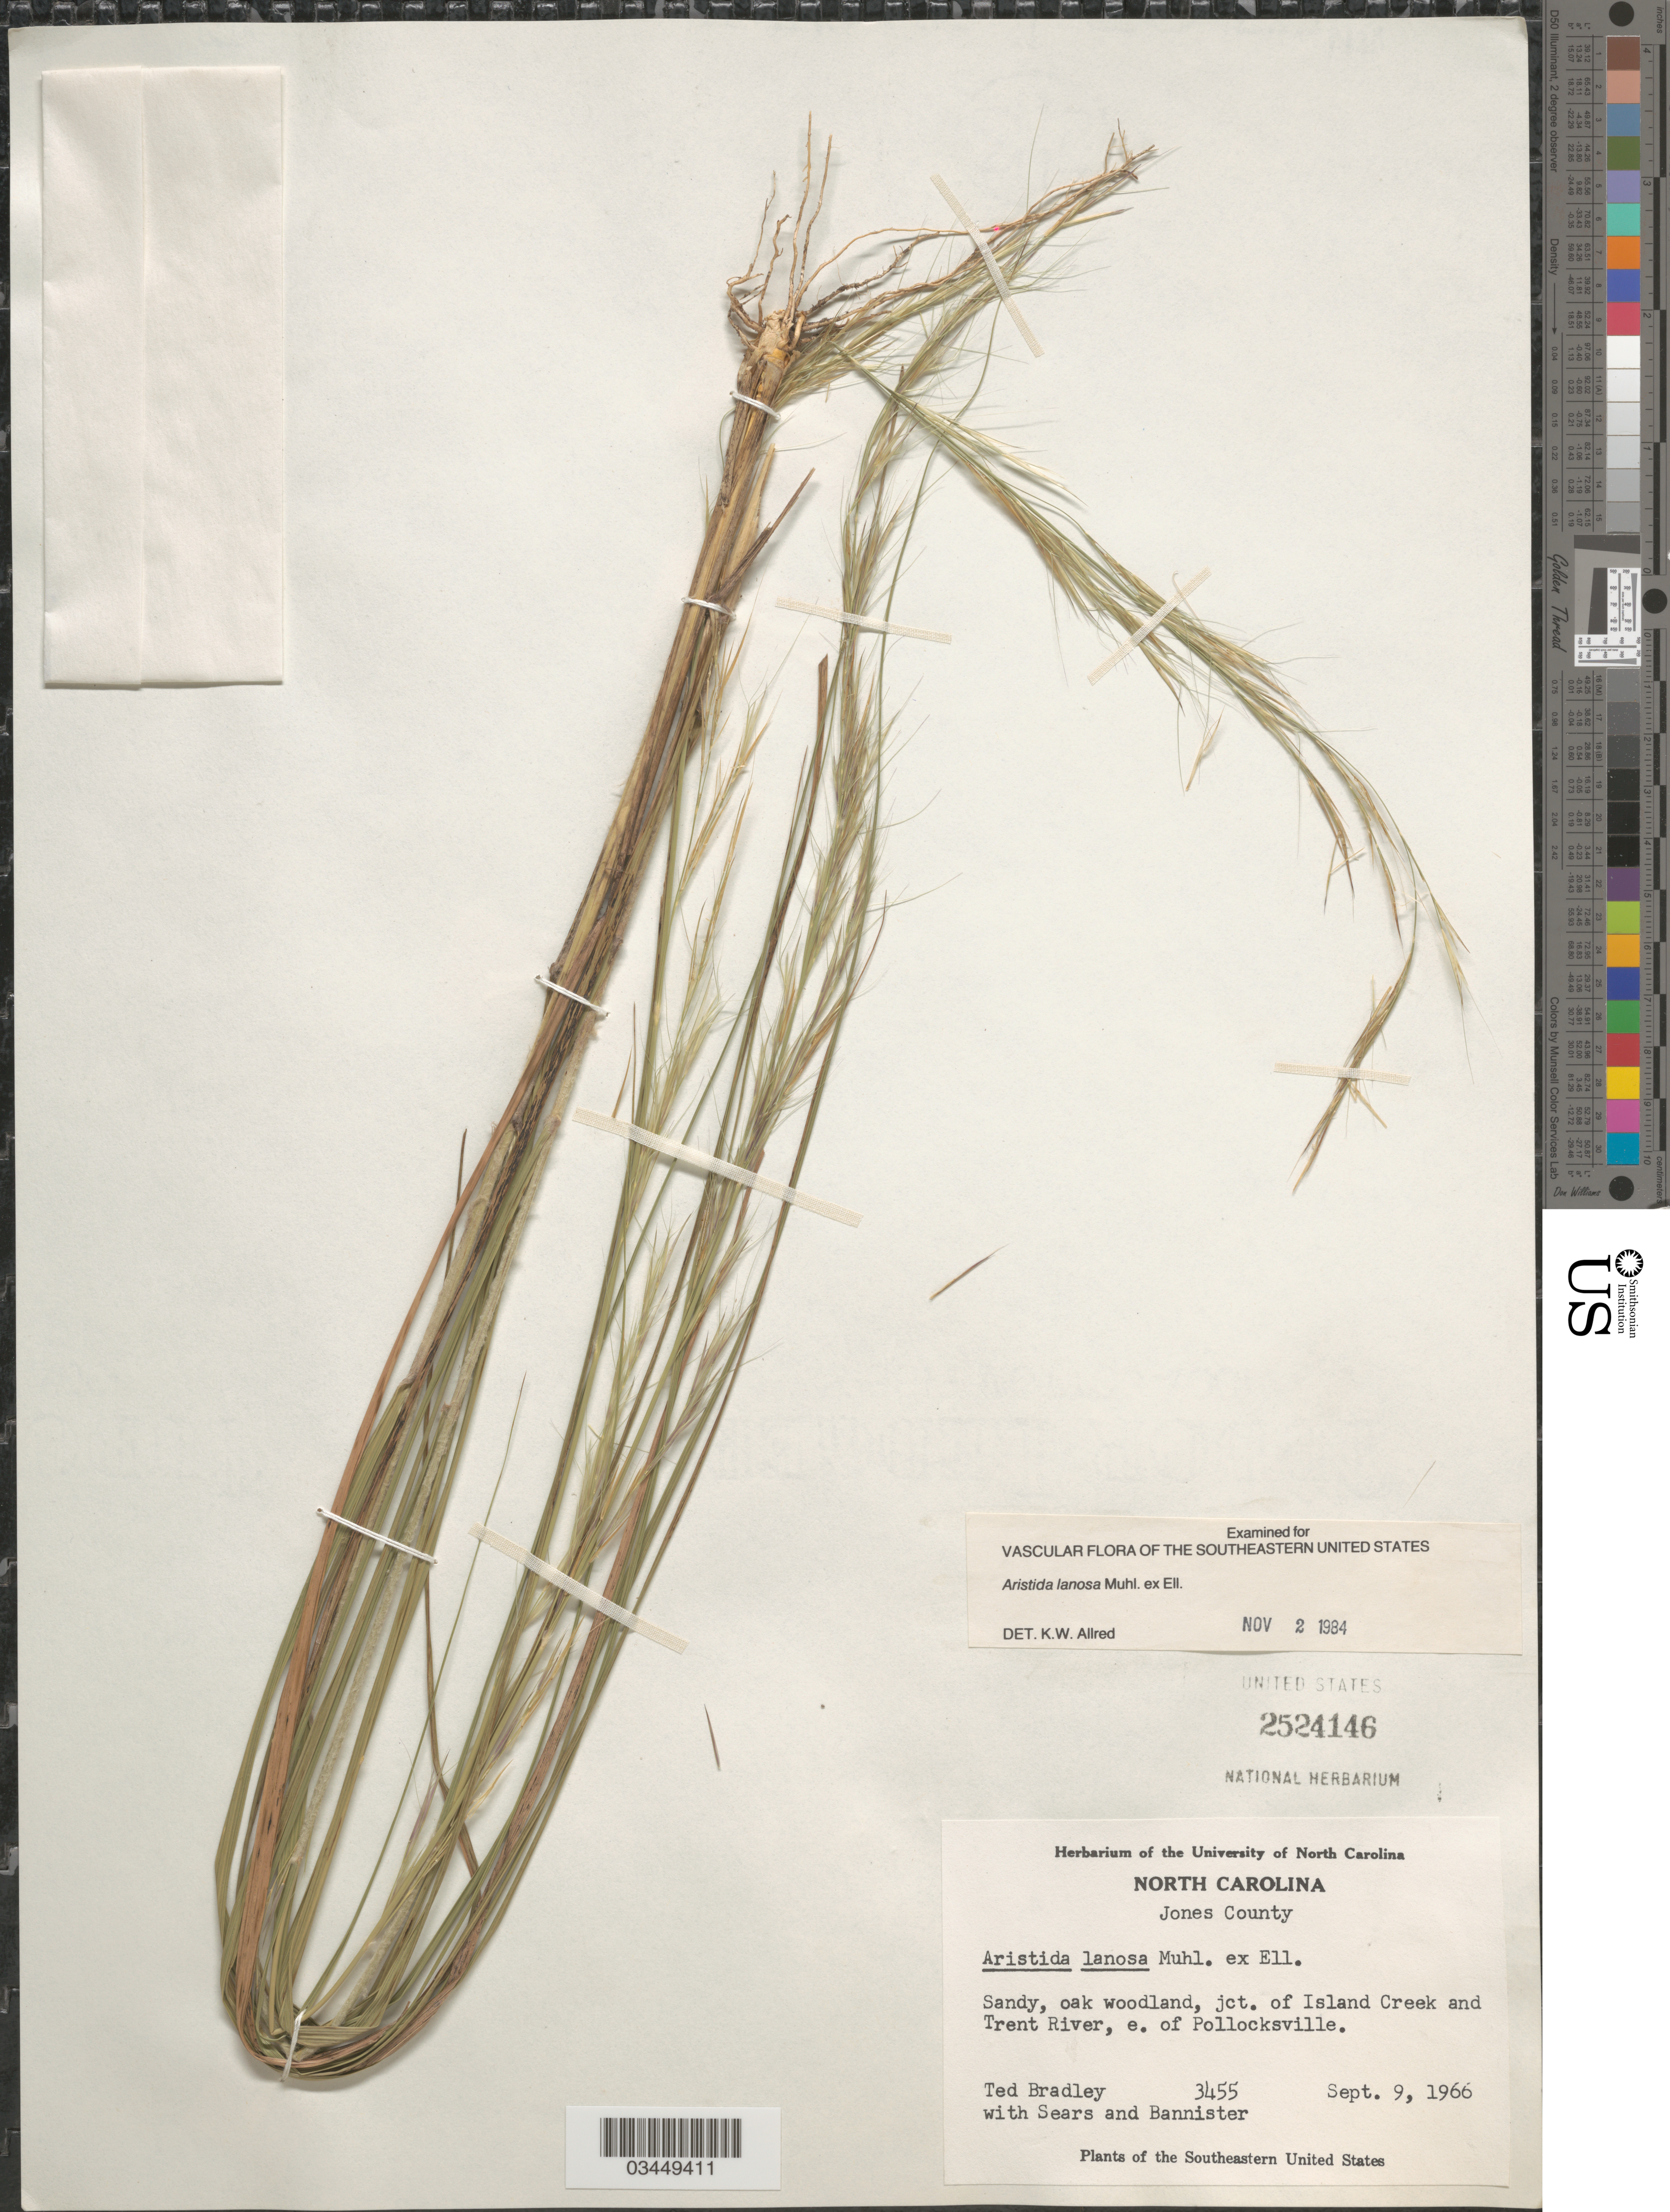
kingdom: Plantae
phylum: Tracheophyta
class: Liliopsida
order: Poales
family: Poaceae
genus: Aristida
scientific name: Aristida lanosa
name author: Muhl.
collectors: T. Bradley, Sears & Bannister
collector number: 3455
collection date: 1966-09-09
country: United States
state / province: North Carolina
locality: Jones County. Sandy, oak woodland, jct. of Island Creek and Trent River, e. of Pollocksville. Southeastern United States.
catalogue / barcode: US 2524146